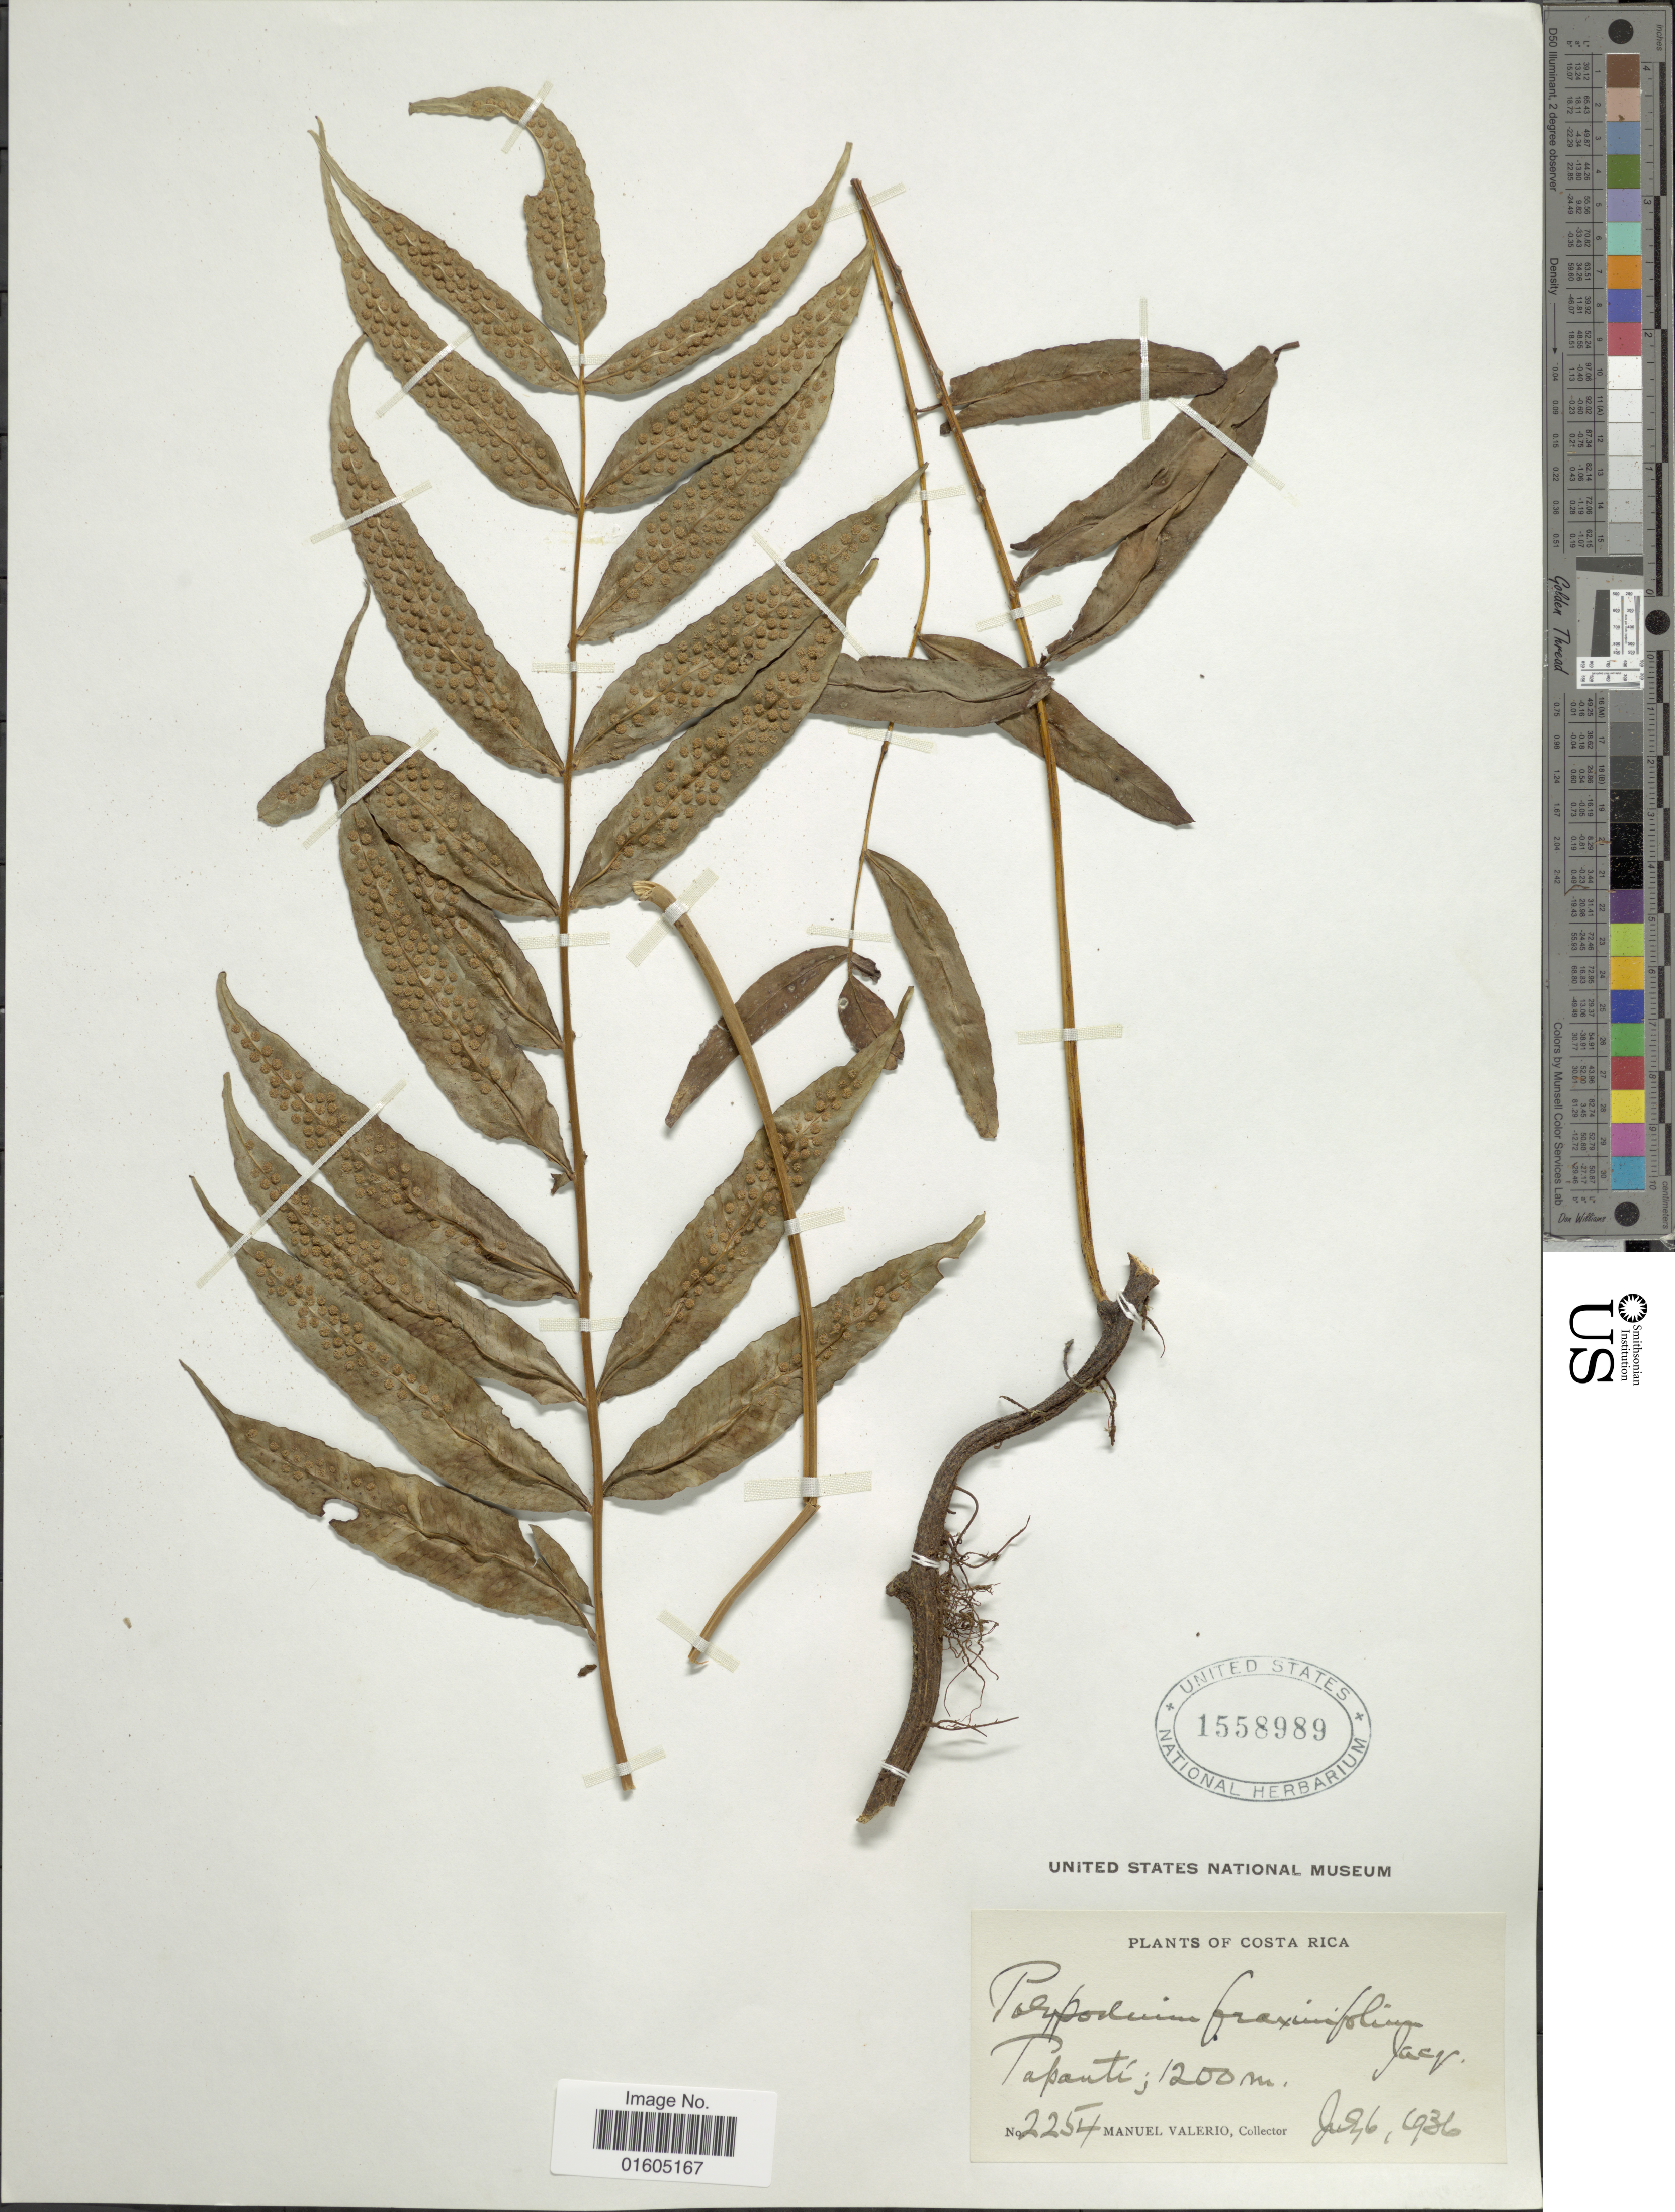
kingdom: Plantae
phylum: Tracheophyta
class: Polypodiopsida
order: Polypodiales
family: Polypodiaceae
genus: Serpocaulon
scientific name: Serpocaulon fraxinifolium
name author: (Jacq.) A.R. Sm.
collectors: M. Valerio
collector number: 2254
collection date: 1936-07-06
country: Costa Rica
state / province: Cartago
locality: Tapantí, Costa Rica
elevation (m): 1300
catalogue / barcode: US 1558989